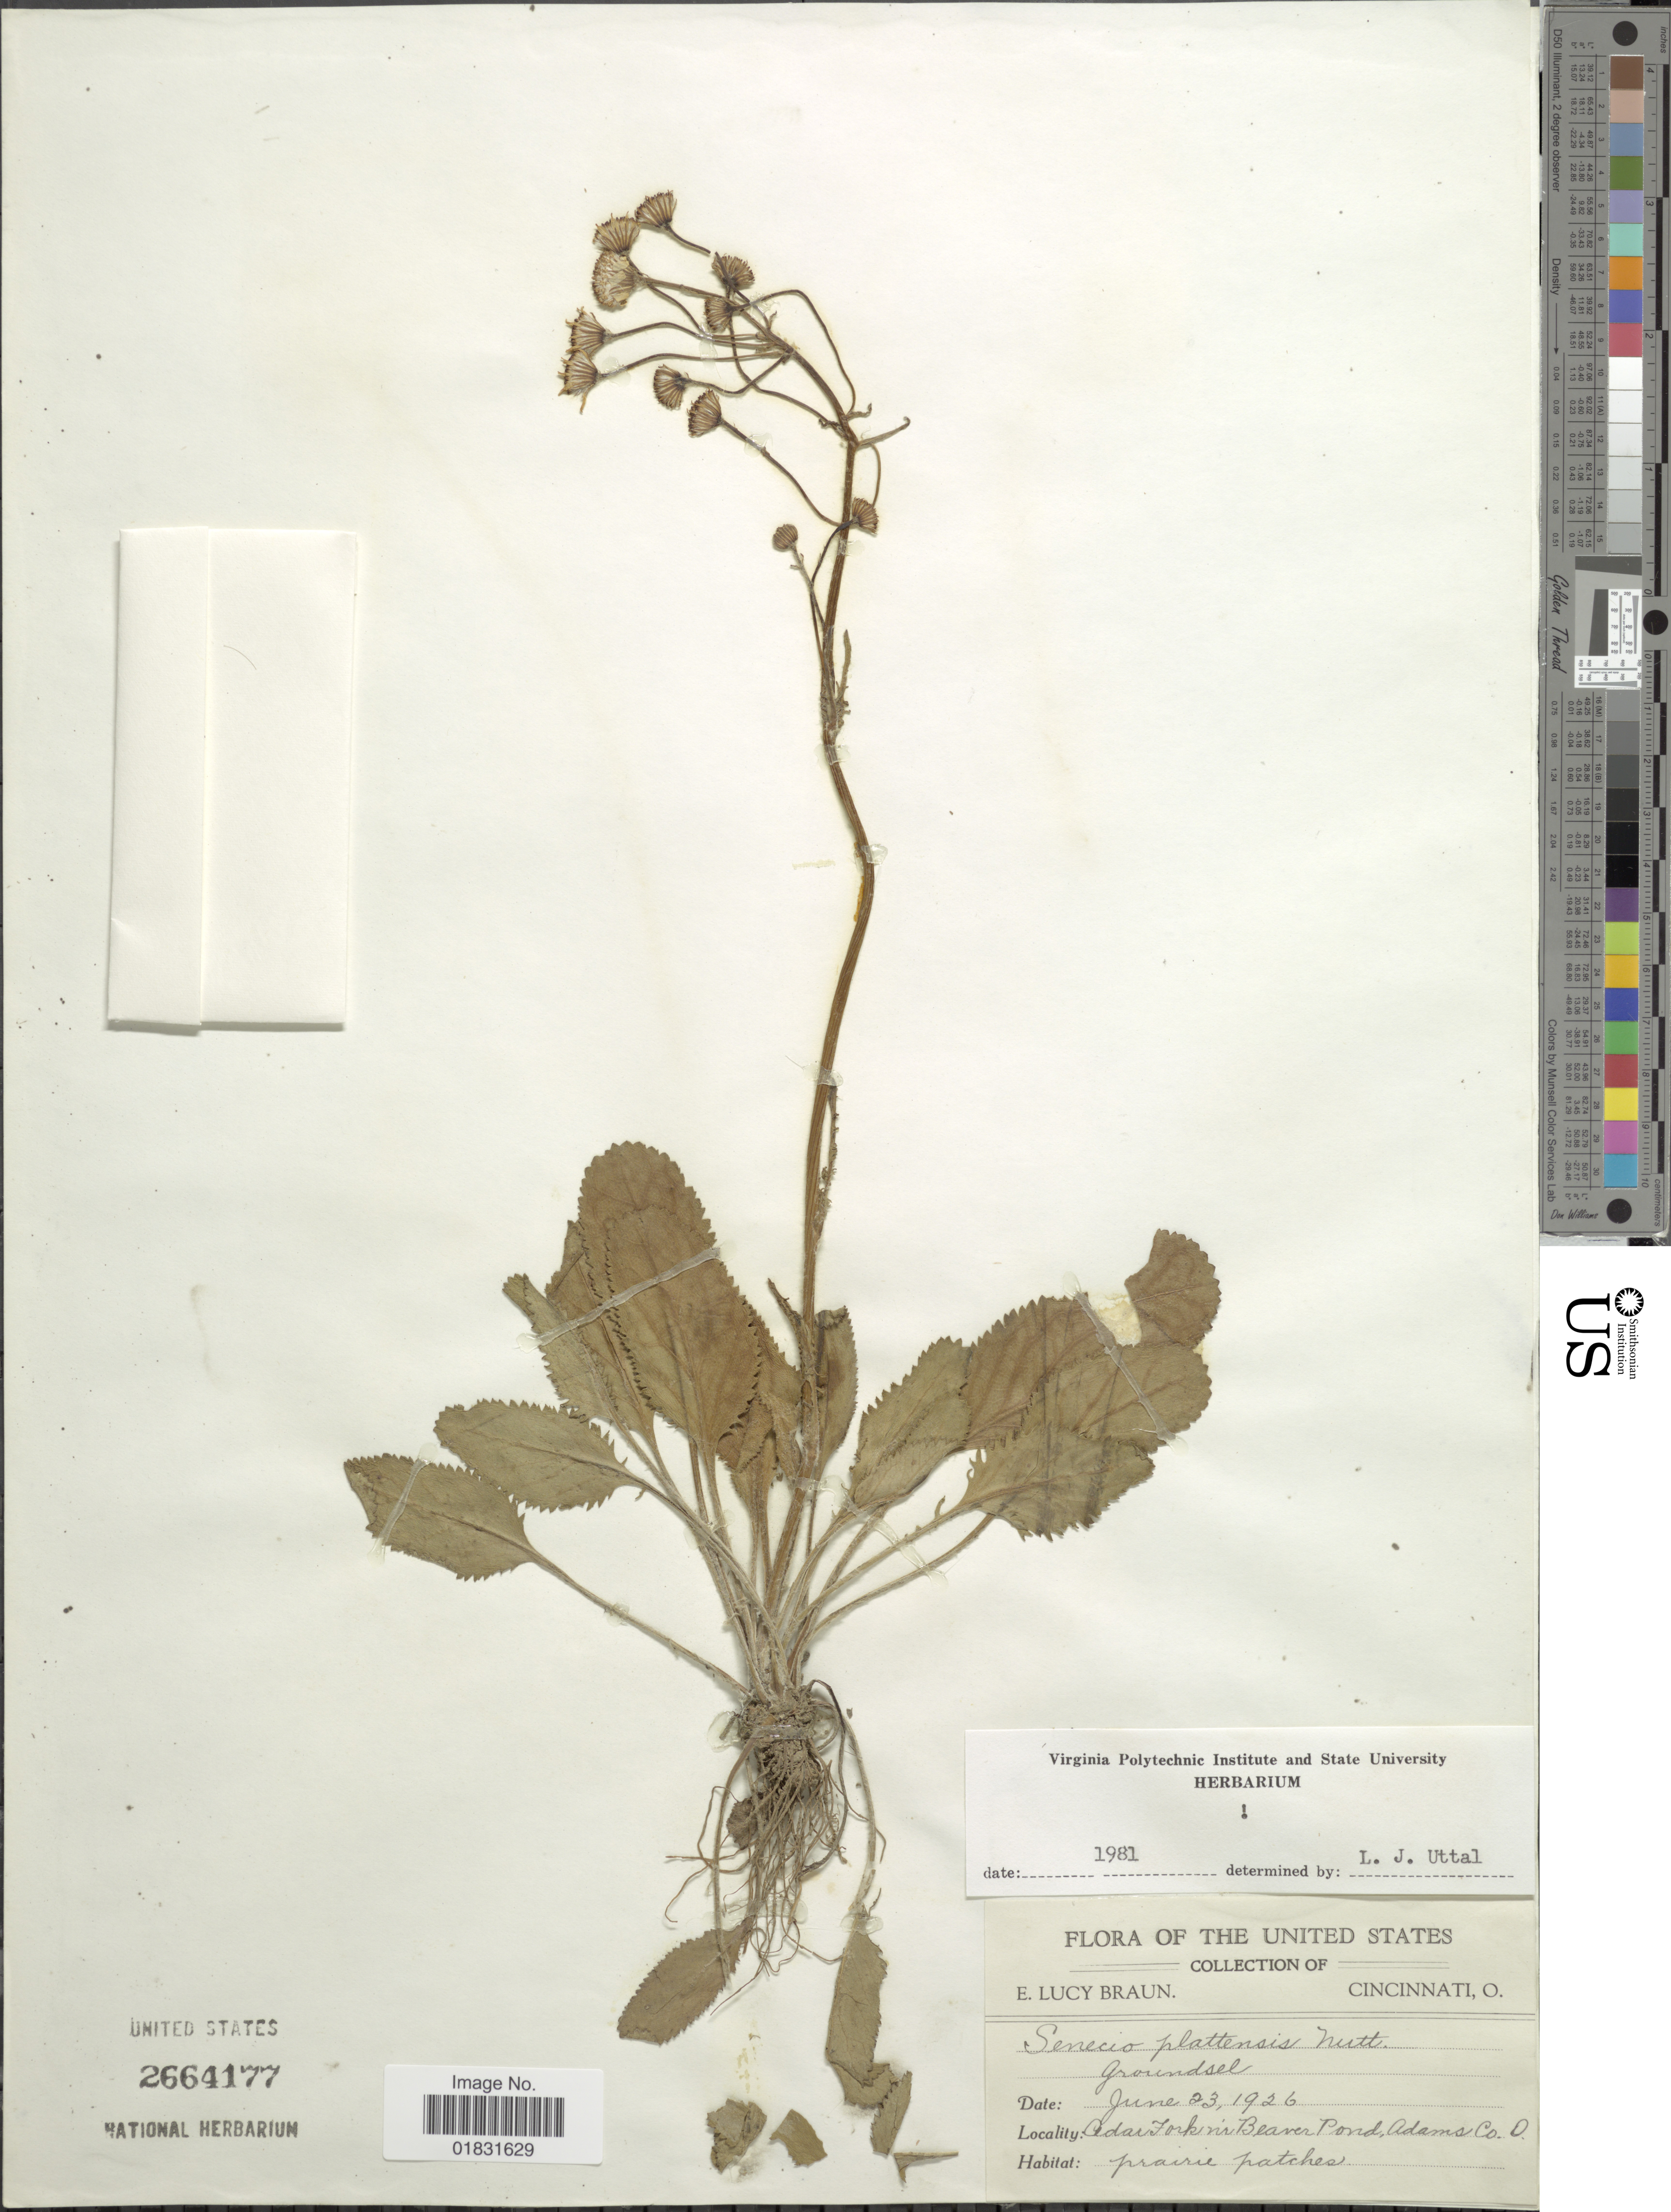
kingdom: Plantae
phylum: Tracheophyta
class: Magnoliopsida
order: Asterales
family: Asteraceae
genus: Packera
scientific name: Packera plattensis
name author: W.A. Weber & Á. Löve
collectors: E. L. Braun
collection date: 1926-06-23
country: United States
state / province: Ohio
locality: Cedar Fork in Beaver Pond, Adams Co., prairie patches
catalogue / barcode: US 2664177